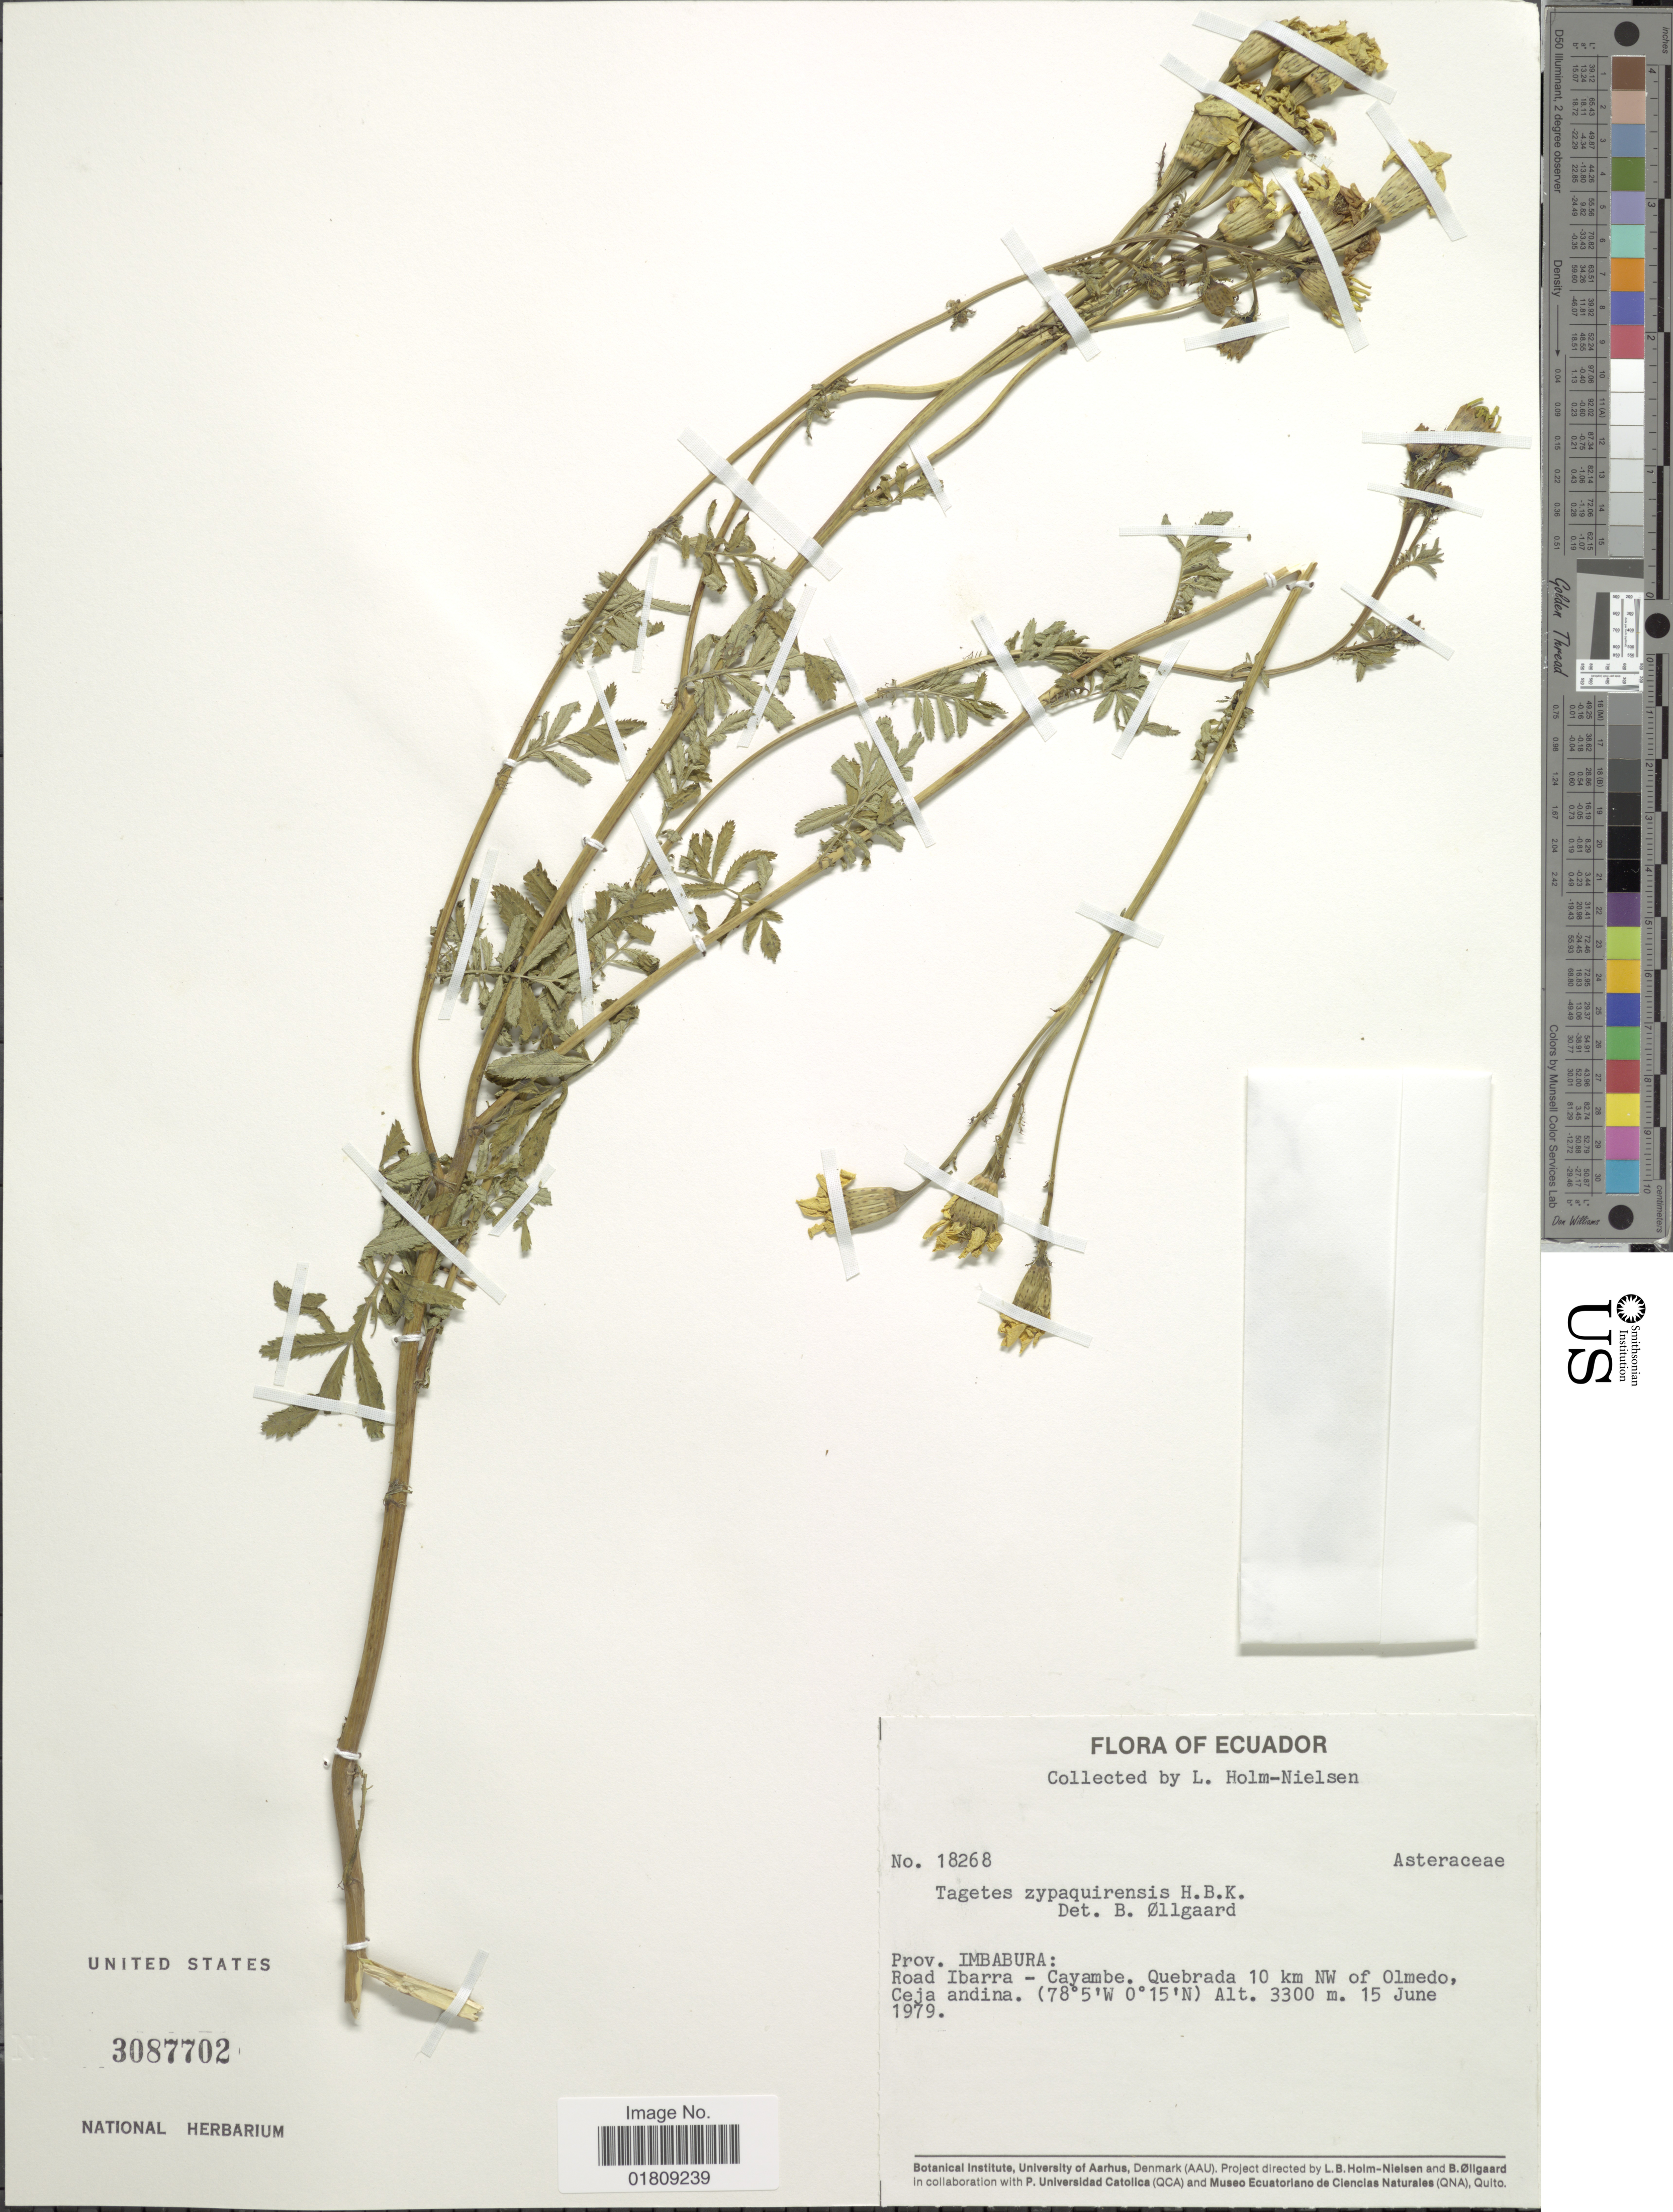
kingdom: Plantae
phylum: Tracheophyta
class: Magnoliopsida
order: Asterales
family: Asteraceae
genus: Tagetes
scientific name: Tagetes zypaquirensis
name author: Humb. & Bonpl.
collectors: L. B. Holm-Nielsen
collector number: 18268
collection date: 1979-06-15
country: Ecuador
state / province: Imbabura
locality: Road Ibarra-Cayambe, Quebrada 10 km Nw of Olmedo, Ceja andina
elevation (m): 3300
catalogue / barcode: US 3087702